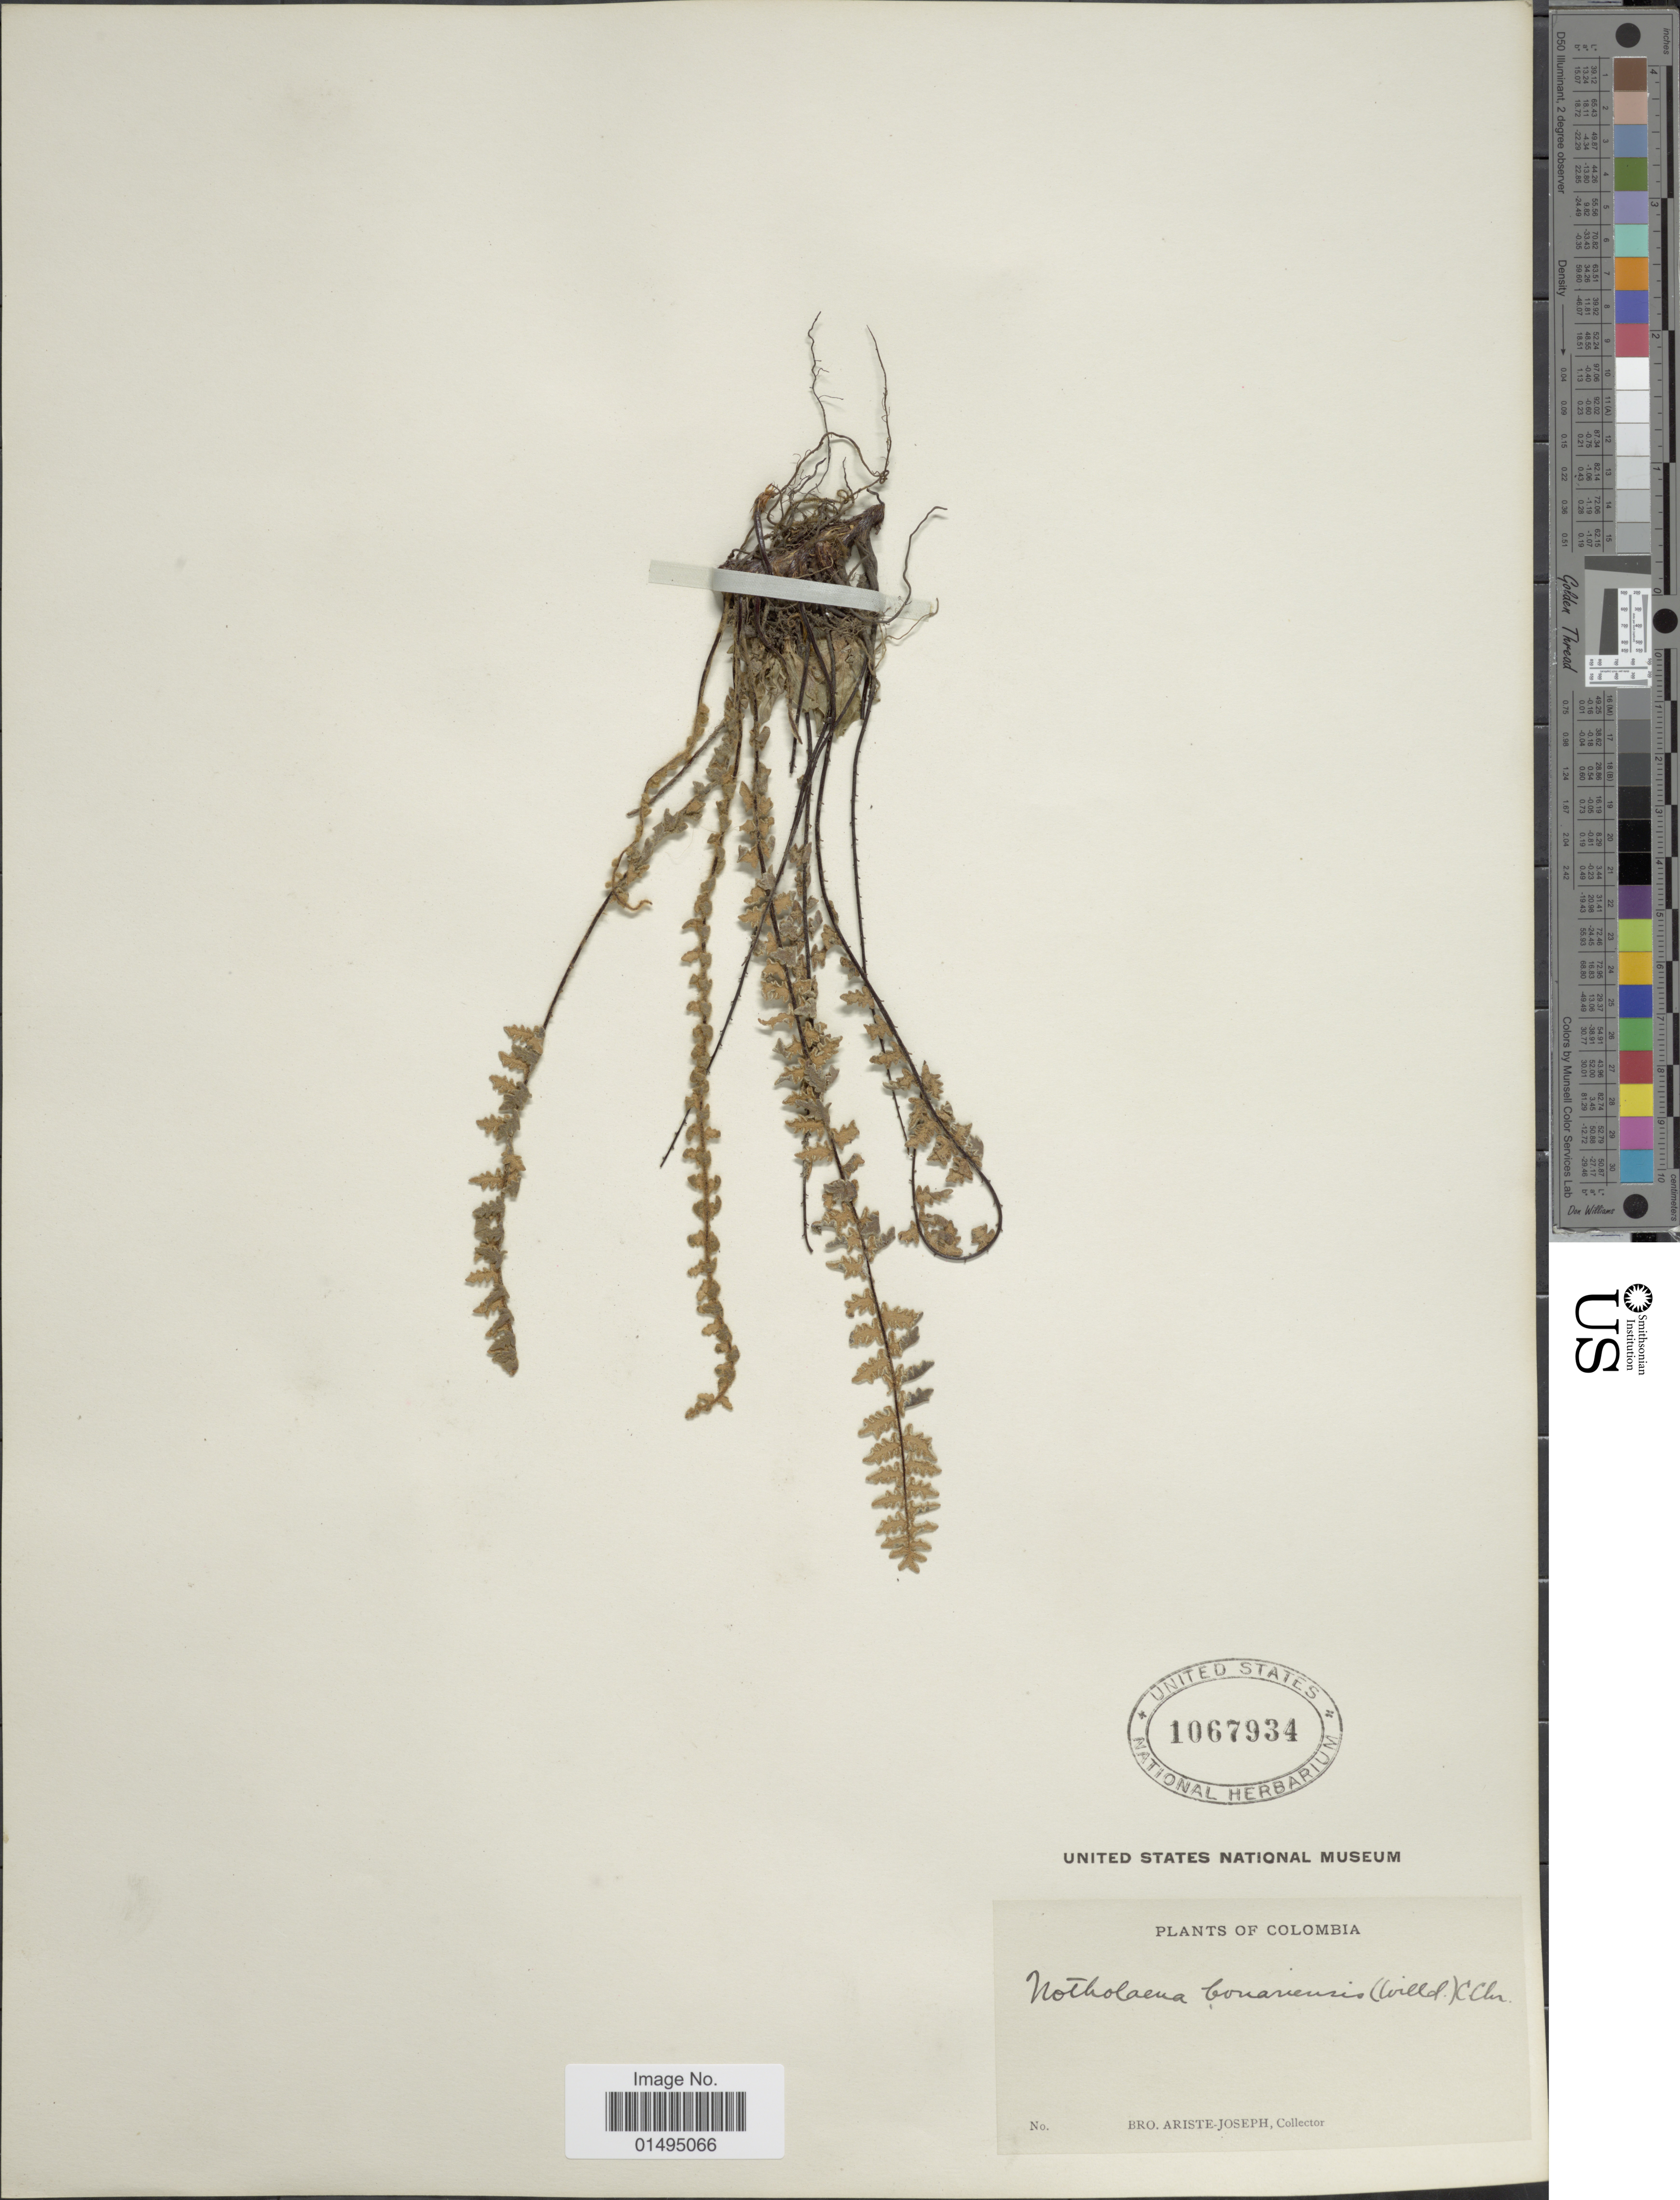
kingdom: Plantae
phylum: Tracheophyta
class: Polypodiopsida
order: Polypodiales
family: Pteridaceae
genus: Myriopteris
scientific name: Myriopteris aurea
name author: (Poir.) Grusz & Windham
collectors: Bro. Ariste-Joseph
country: Colombia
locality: Colombia.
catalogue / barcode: US 1067934